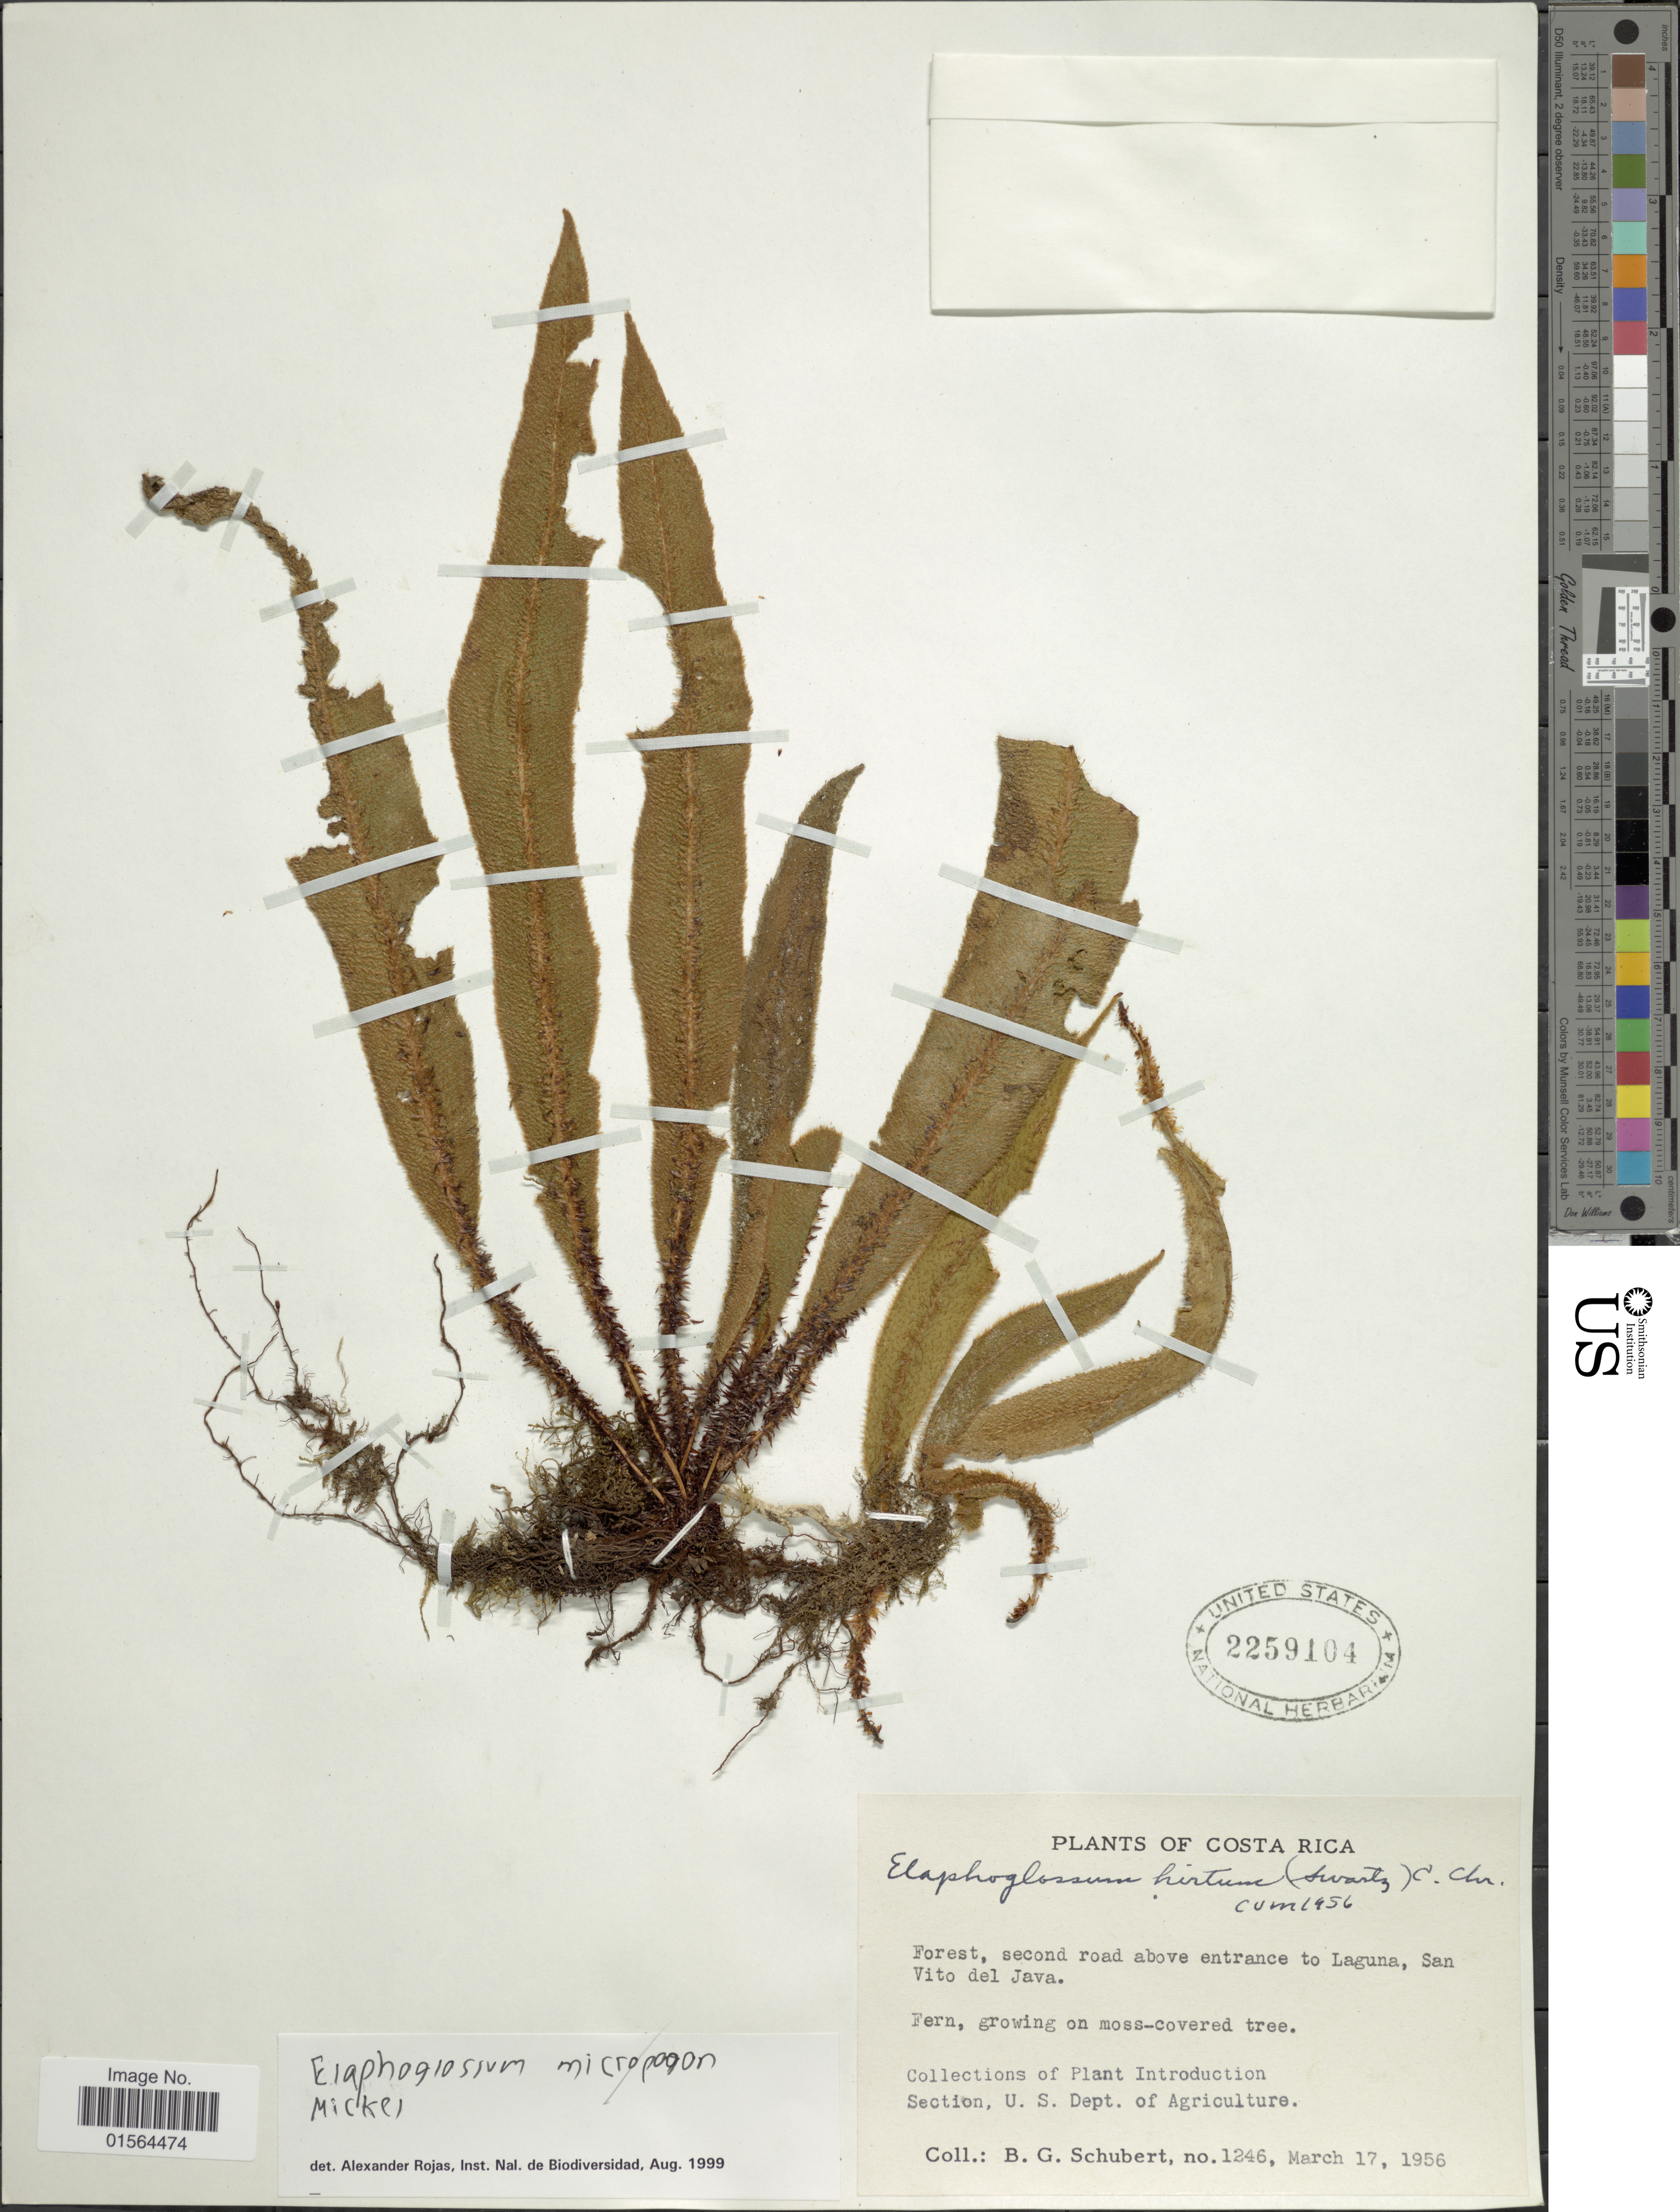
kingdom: Plantae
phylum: Tracheophyta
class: Polypodiopsida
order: Polypodiales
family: Dryopteridaceae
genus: Elaphoglossum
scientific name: Elaphoglossum paleaceum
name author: (Hook. & Grev.) Sledge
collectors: B. Schubert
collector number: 1246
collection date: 1956-03-17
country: Costa Rica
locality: Second road above entrance to Laguna, San Vito del Java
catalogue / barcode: US 2259104